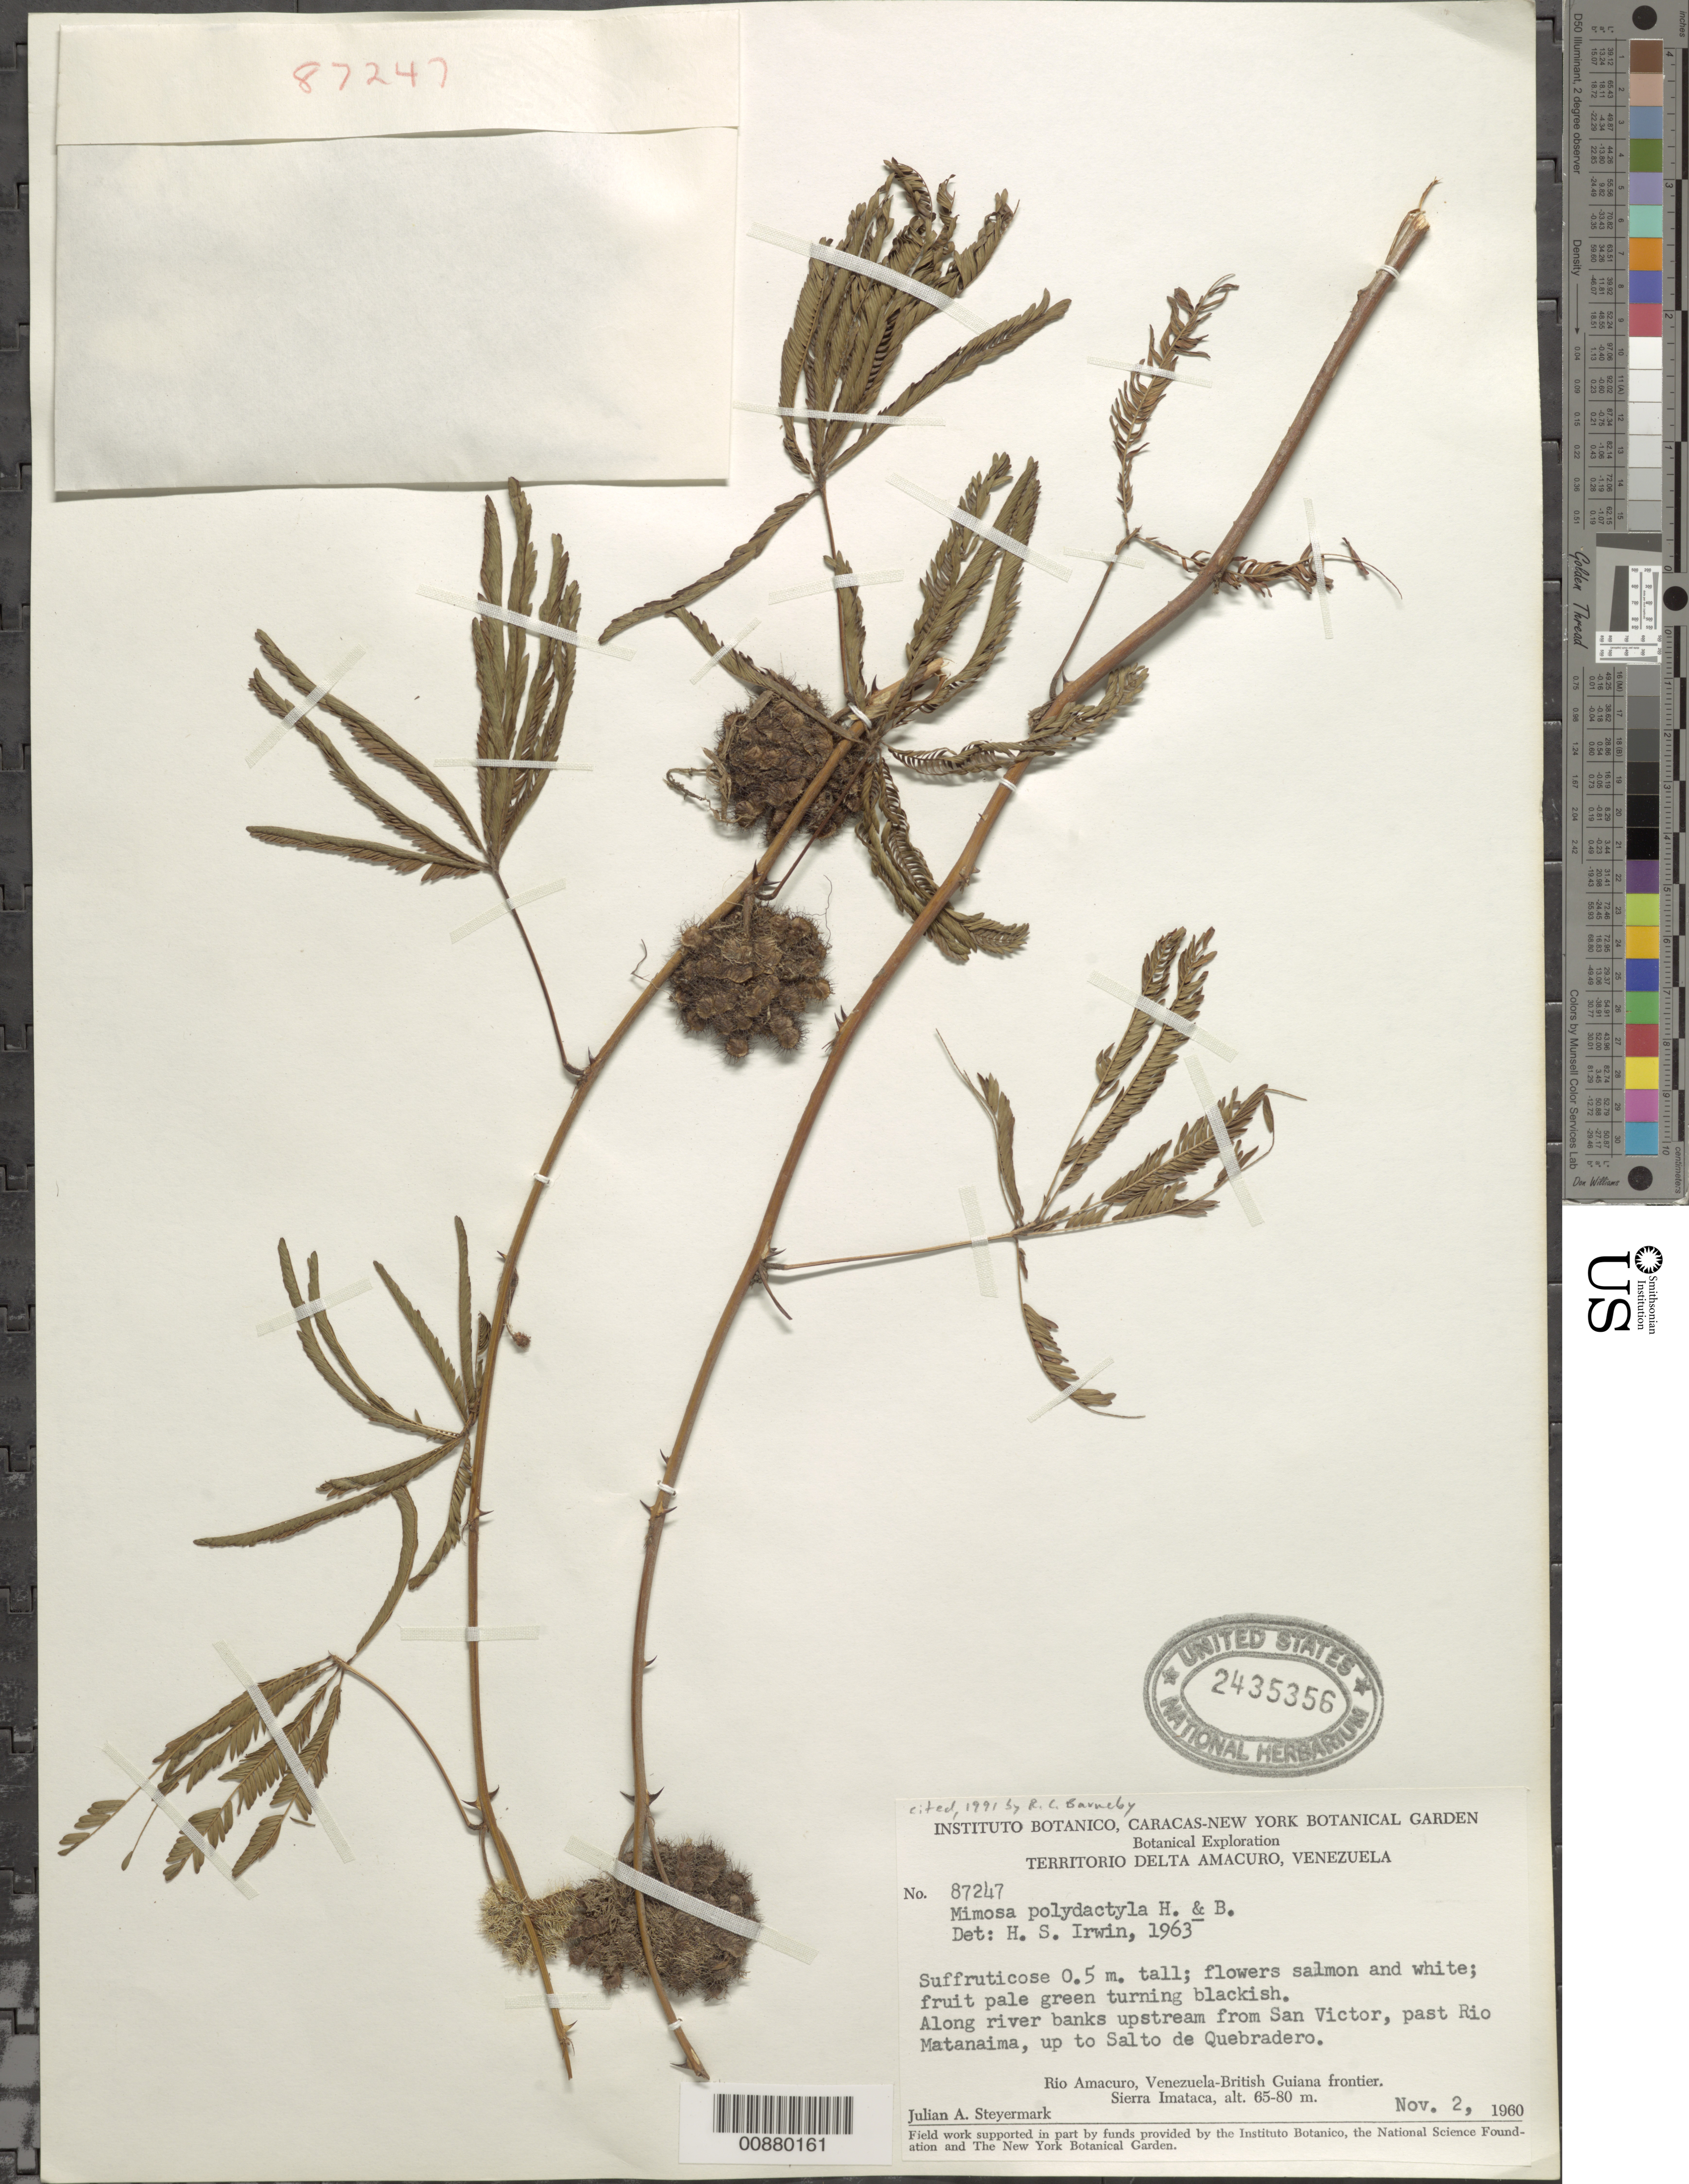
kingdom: Plantae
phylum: Tracheophyta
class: Magnoliopsida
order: Fabales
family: Fabaceae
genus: Mimosa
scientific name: Mimosa polydactyla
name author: Humb. & Bonpl. ex Willd.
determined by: Irwin, Howard S.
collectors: J. Steyermark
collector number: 87247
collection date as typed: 2-Nov-60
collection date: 1960-11-02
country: Venezuela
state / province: Delta Amacuro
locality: Río Amacuro, Venezuela-British Guiana frontier, Sierra Imataca; upstream from San Victor, past Río Matanaima, up to Salto de Quebradero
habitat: Along river banks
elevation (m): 65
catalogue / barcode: US 2435356